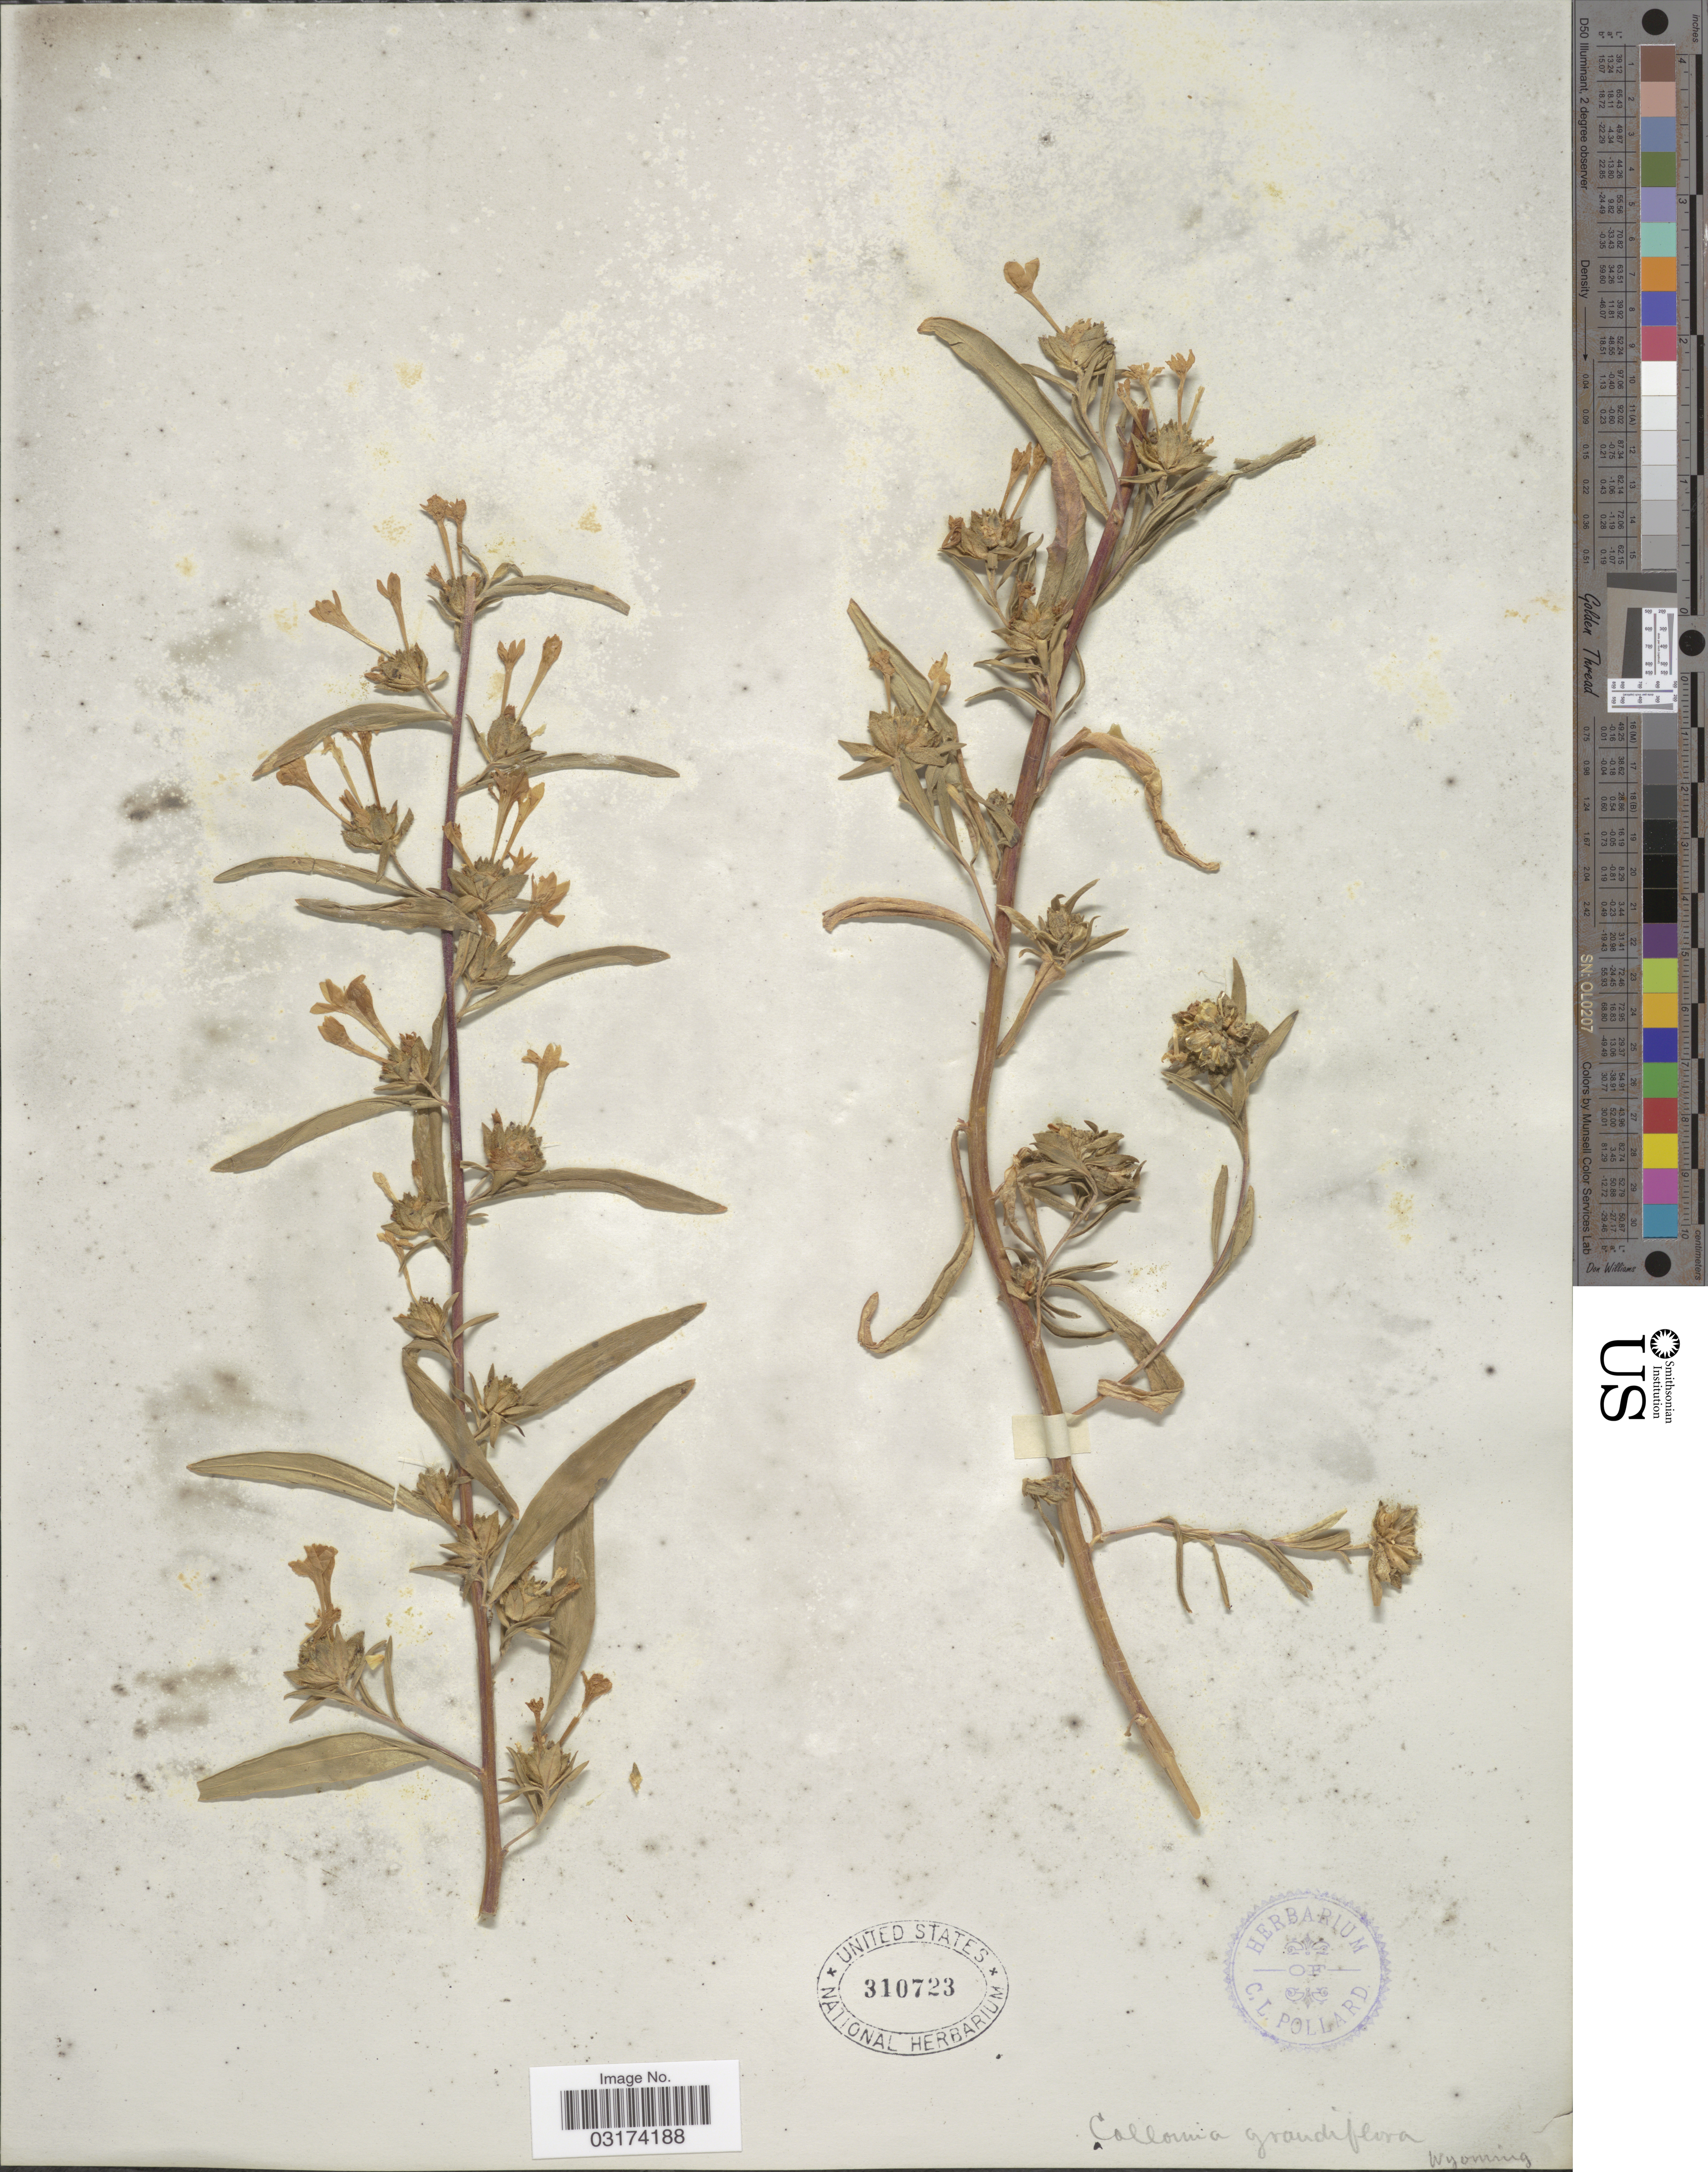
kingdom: Plantae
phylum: Tracheophyta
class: Magnoliopsida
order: Ericales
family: Polemoniaceae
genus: Collomia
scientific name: Collomia grandiflora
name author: Douglas ex Lindl.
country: United States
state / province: Wyoming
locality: Wyoming.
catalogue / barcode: US 310723